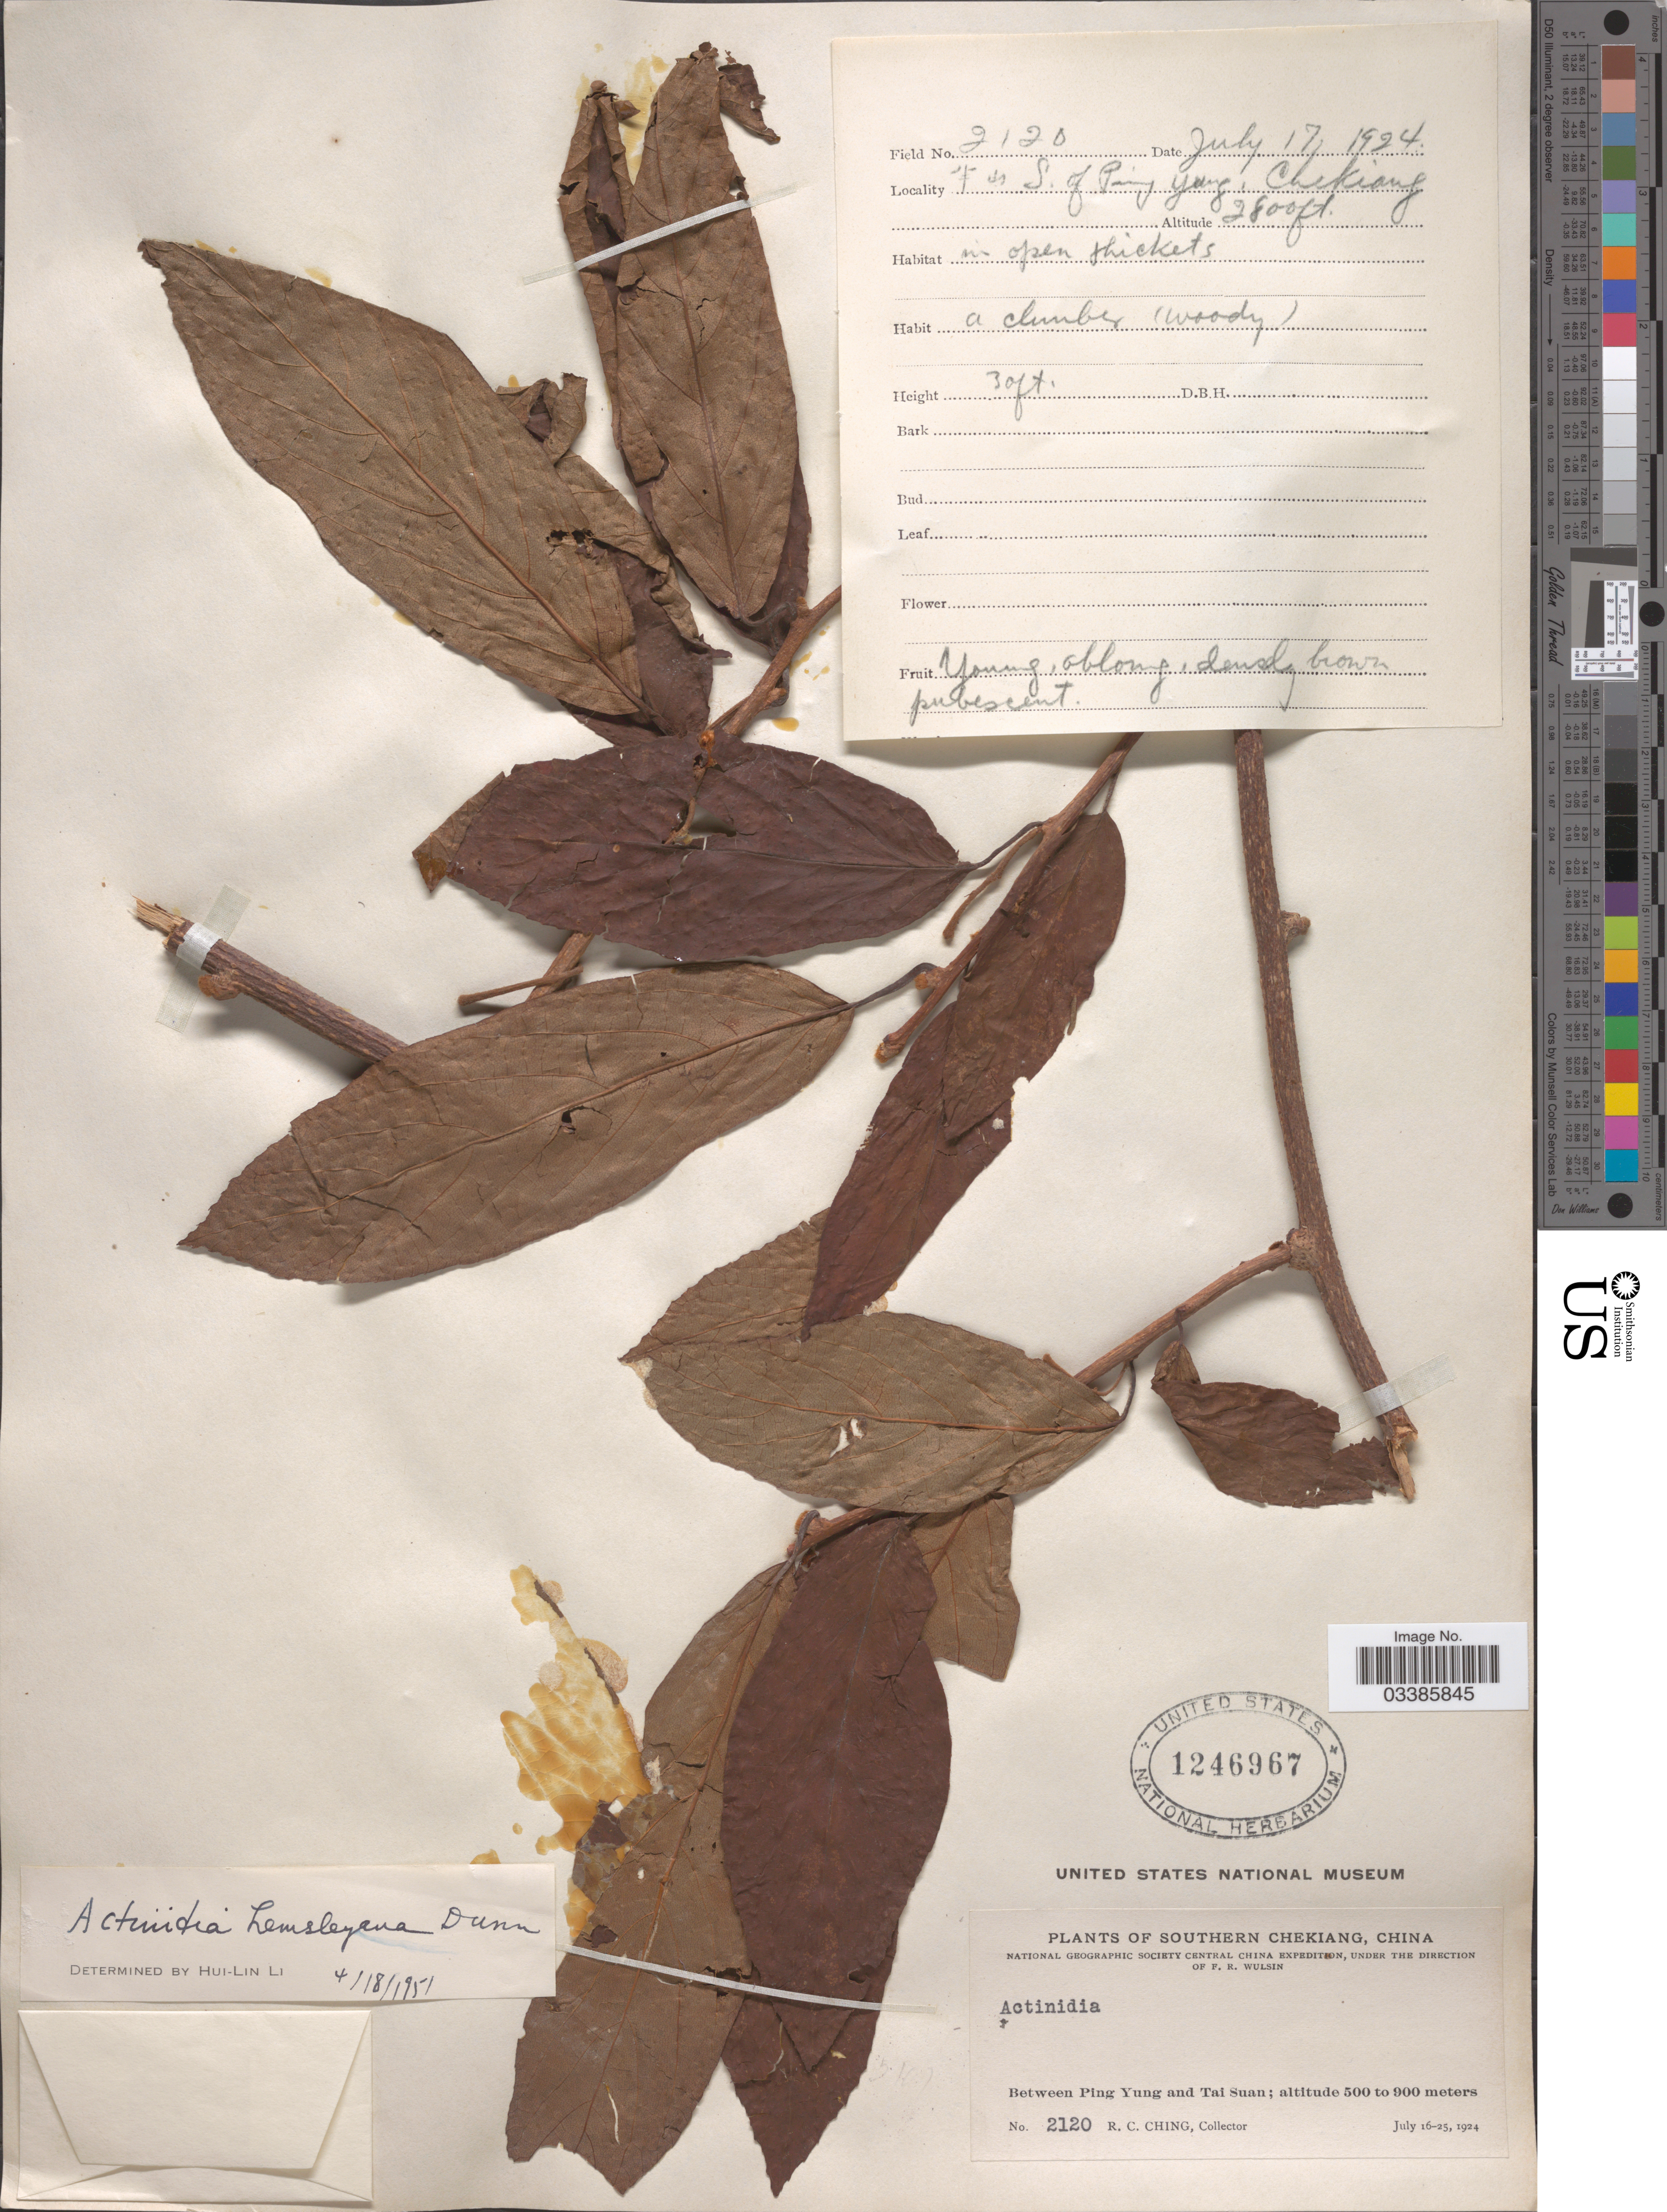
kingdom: Plantae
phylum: Tracheophyta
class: Magnoliopsida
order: Ericales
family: Actinidiaceae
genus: Actinidia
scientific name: Actinidia hemsleyana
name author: Dunn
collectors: R. C. Ching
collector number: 2120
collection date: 1924-07-17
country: China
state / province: Zhejiang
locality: Between Ping Yung and Tai Suan. S. of Ping Yung.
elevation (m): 853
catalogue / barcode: US 1246967